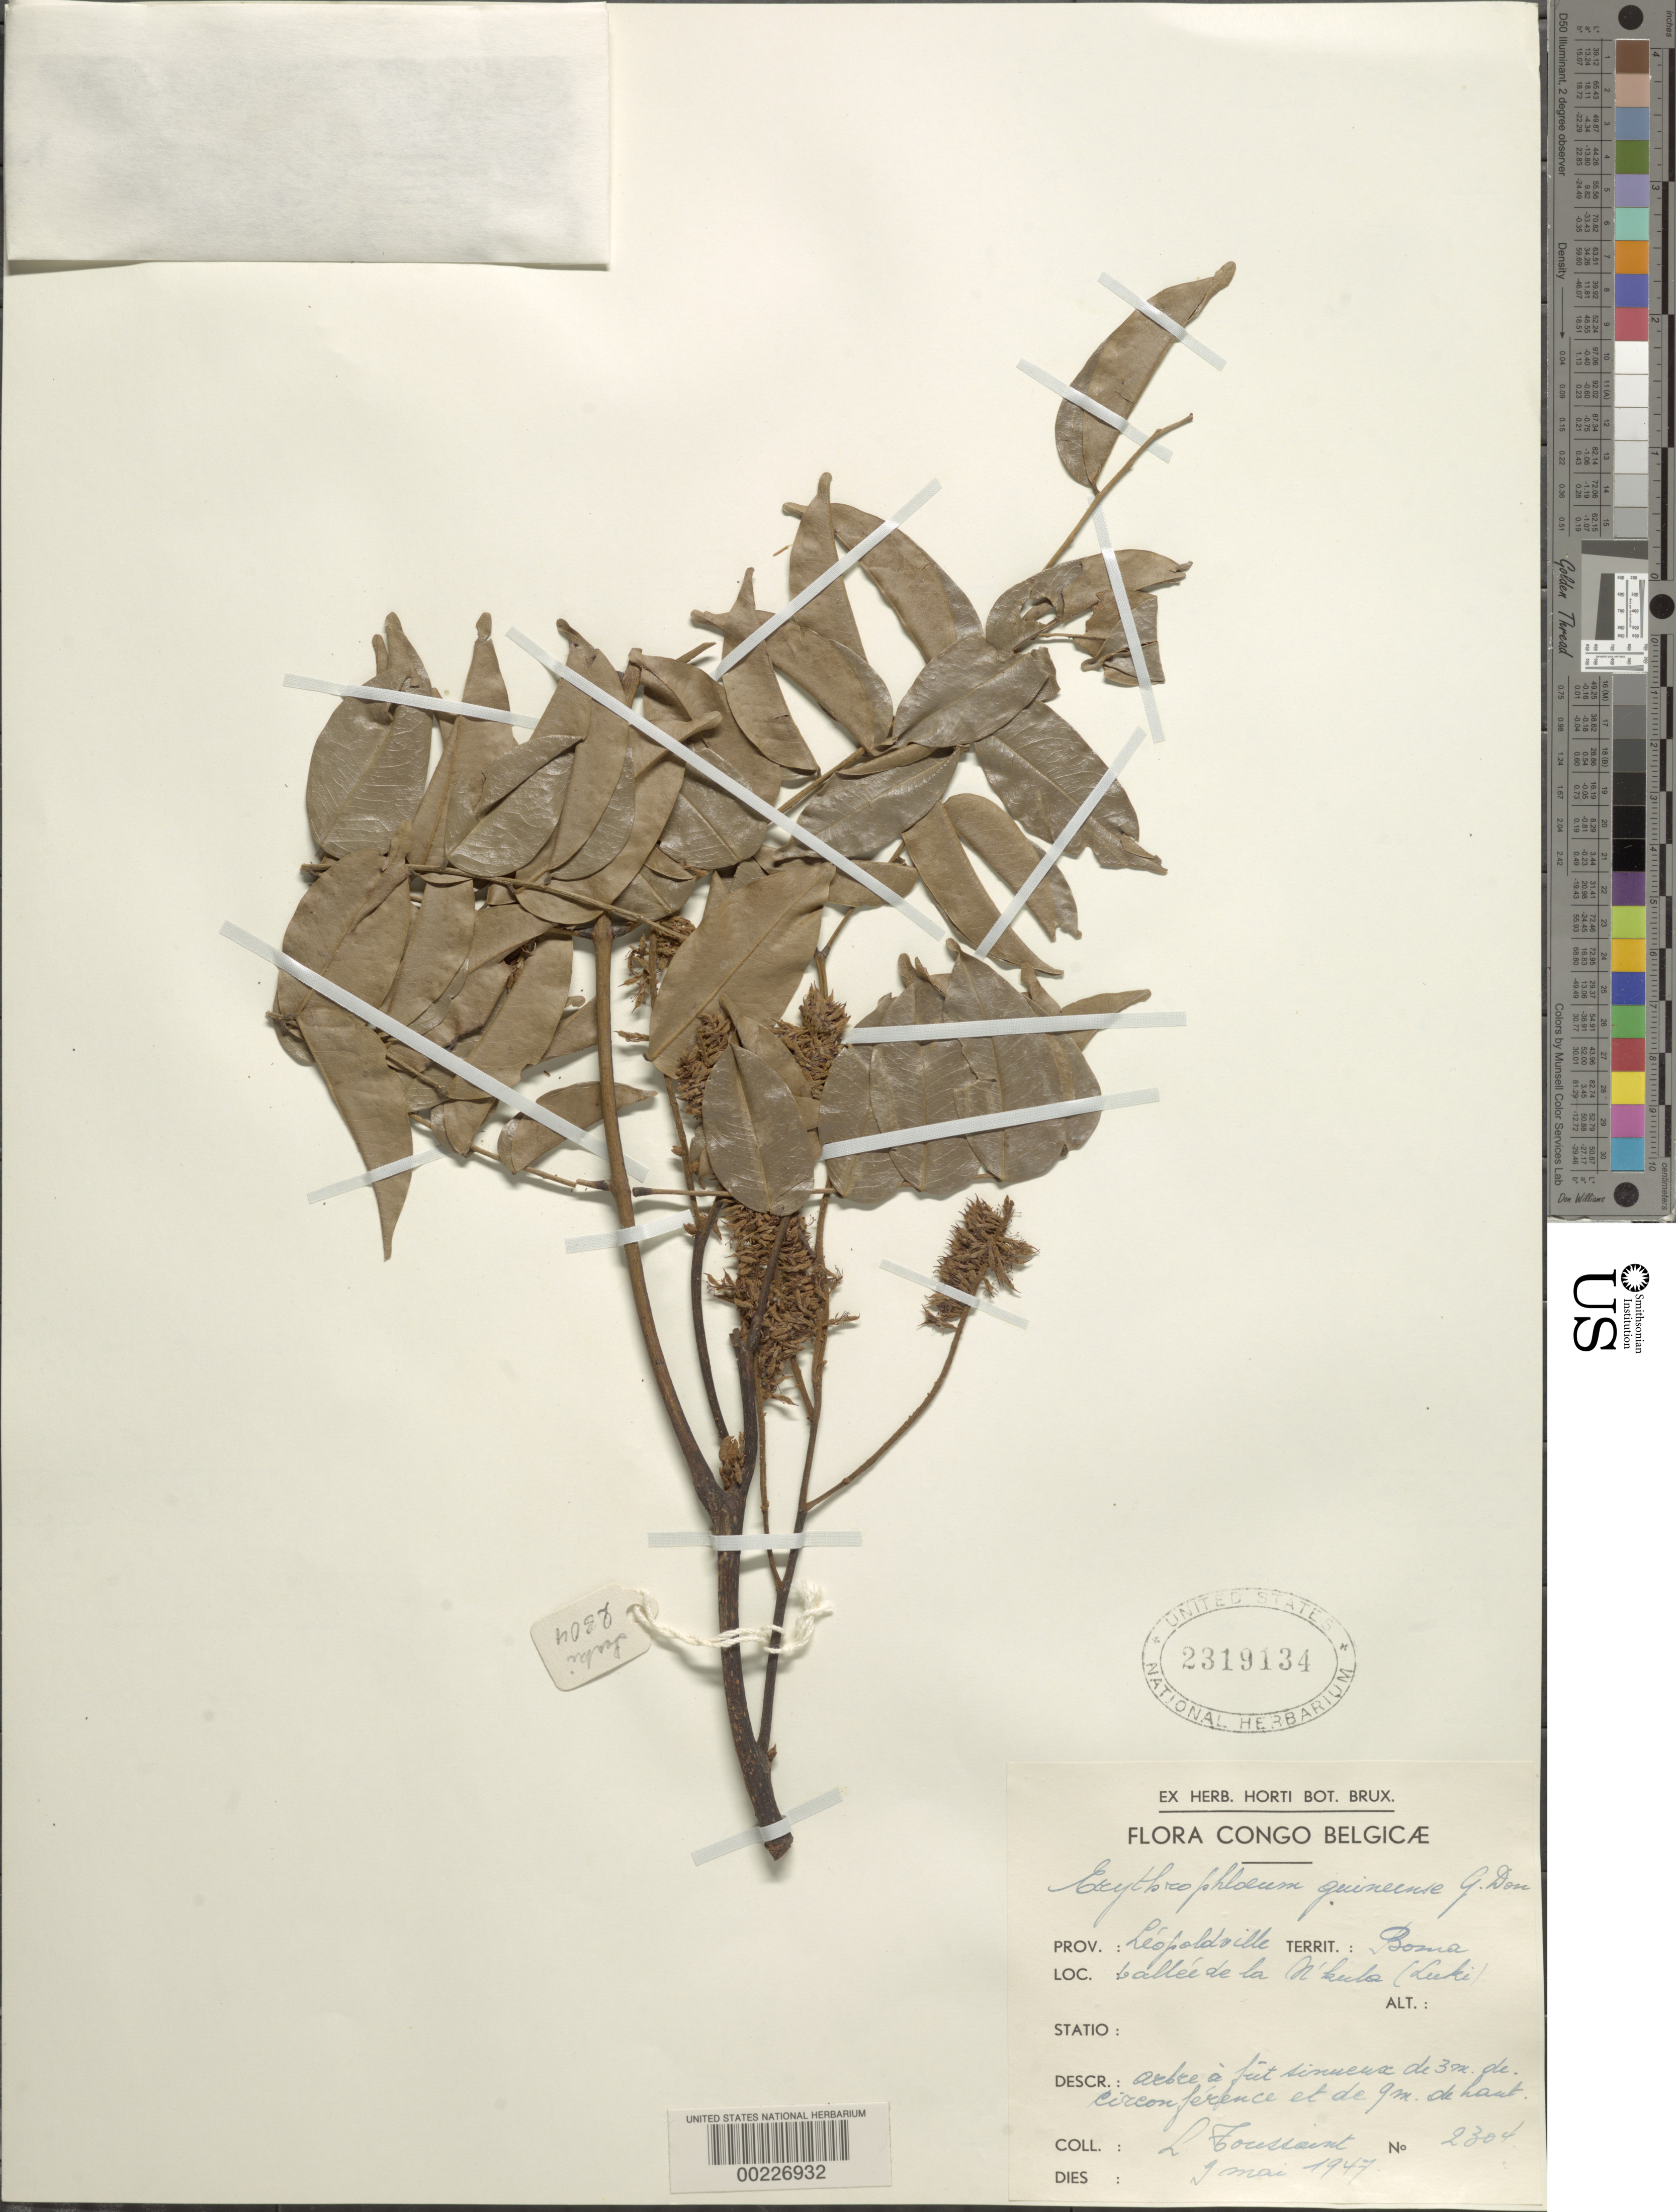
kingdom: Plantae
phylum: Tracheophyta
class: Magnoliopsida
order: Fabales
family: Fabaceae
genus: Erythrophleum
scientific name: Erythrophleum guineense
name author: G. Don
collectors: L. Foussaint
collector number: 2304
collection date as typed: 09 May 1947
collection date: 1947-05-09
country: Congo, Democratic Republic of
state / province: Kinshasa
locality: Leopoldville prov.; boma terr.; gallee de la n'kula (luki)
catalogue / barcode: US 2319134